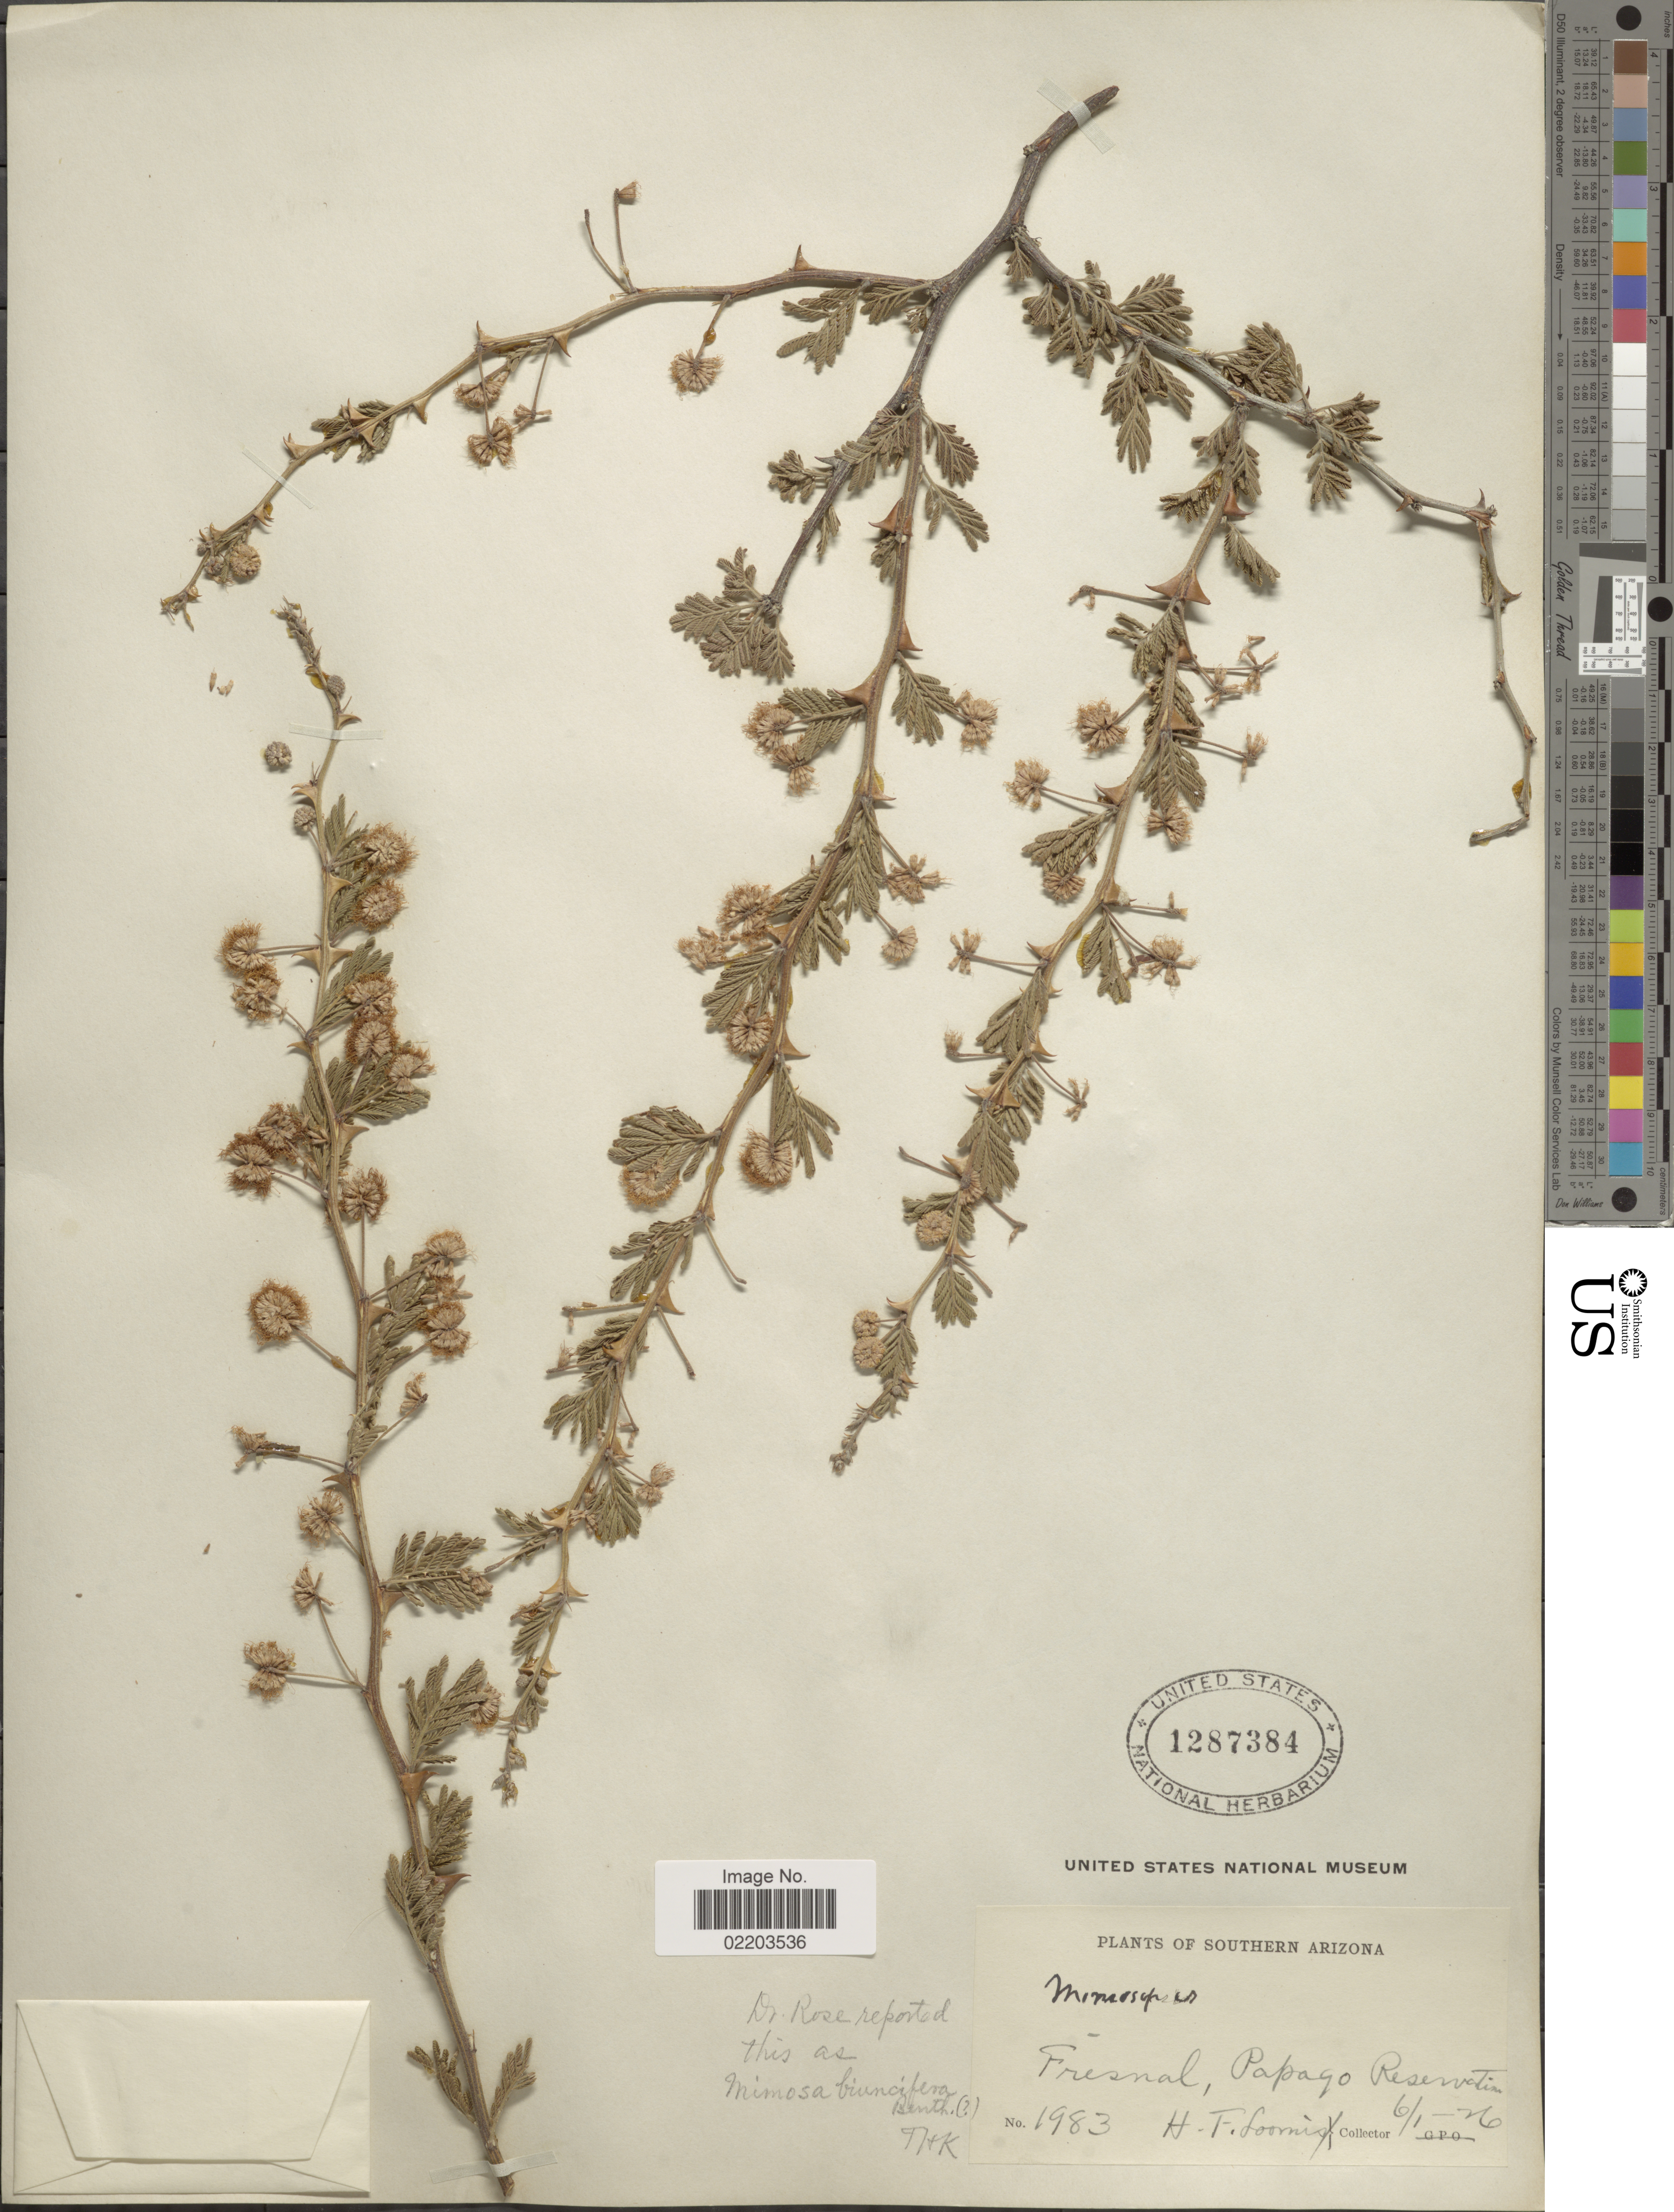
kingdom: Plantae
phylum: Tracheophyta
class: Magnoliopsida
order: Fabales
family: Fabaceae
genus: Mimosa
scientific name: Mimosa biuncifera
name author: Benth.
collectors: H. Loomis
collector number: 1983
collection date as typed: Transcribed d/m/y: 1/6/26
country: United States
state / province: Arizona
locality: Southern Arizona, Fresnal, Papago Reservation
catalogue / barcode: US 1287384